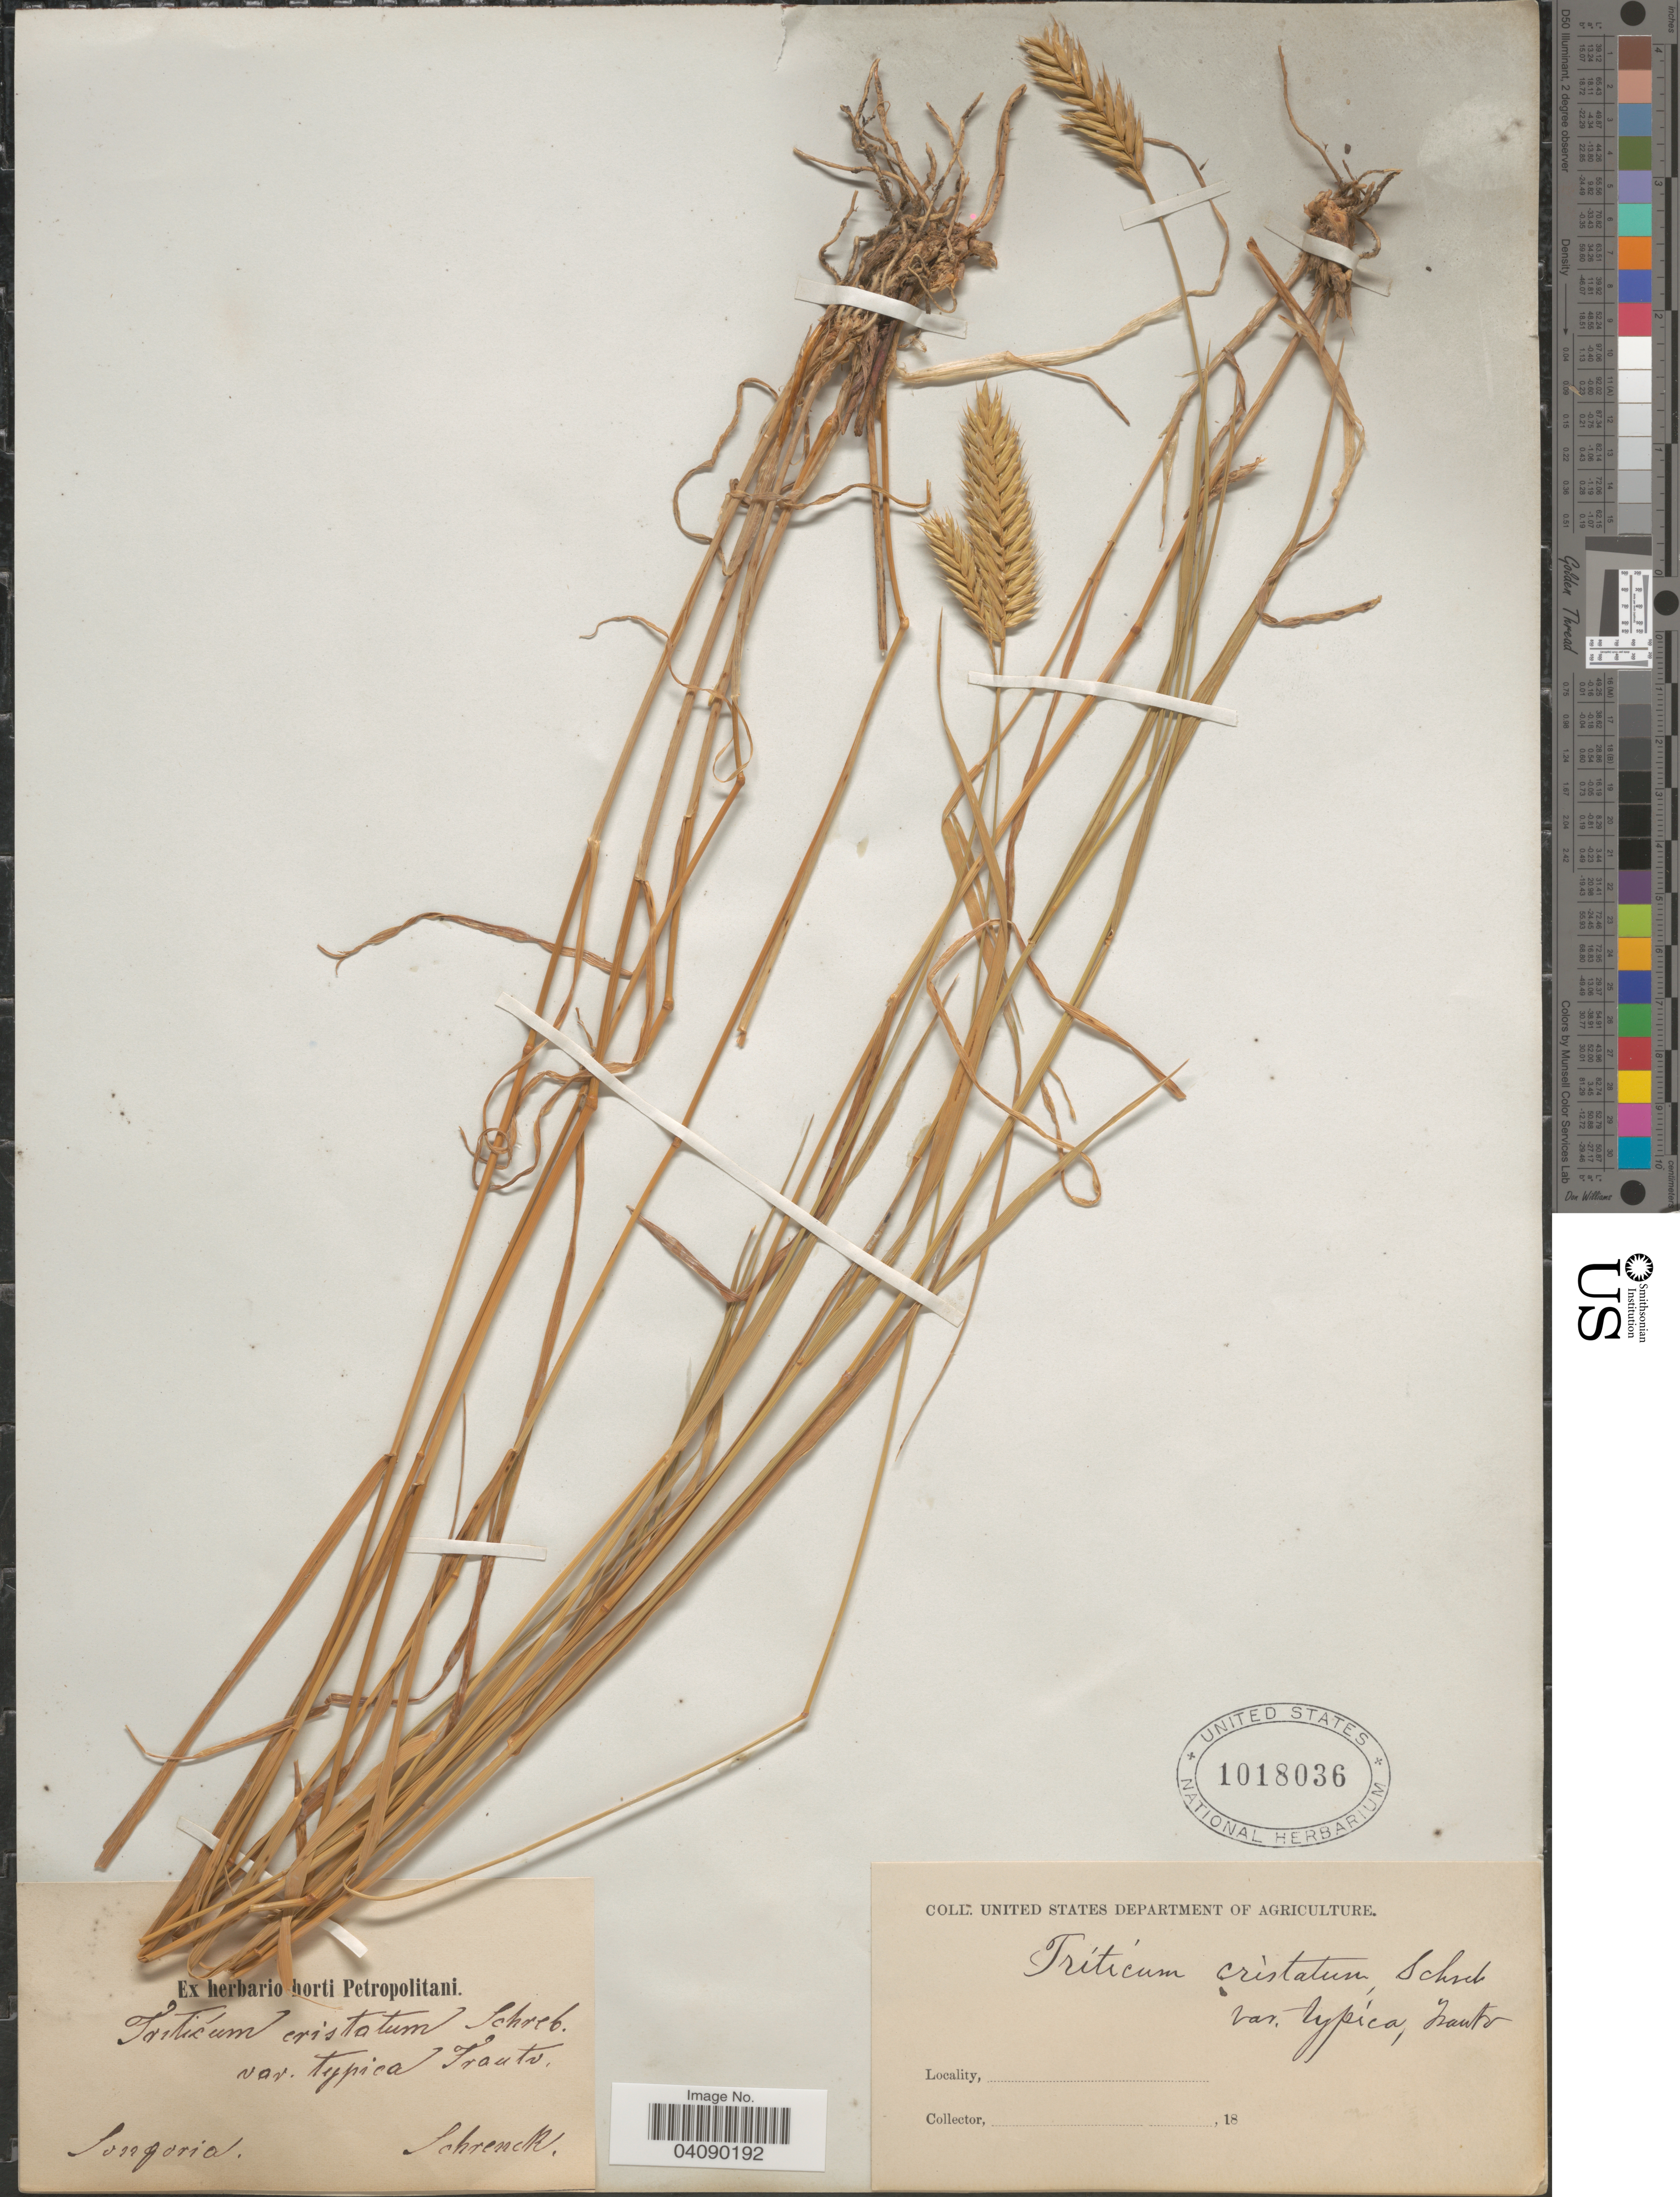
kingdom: Plantae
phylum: Tracheophyta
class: Liliopsida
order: Poales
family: Poaceae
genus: Agropyron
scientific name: Agropyron cristatum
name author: (L.) Gaertn.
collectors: -- Schrenck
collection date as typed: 18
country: Kyrgyzstan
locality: Songoria.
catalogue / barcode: US 1018036